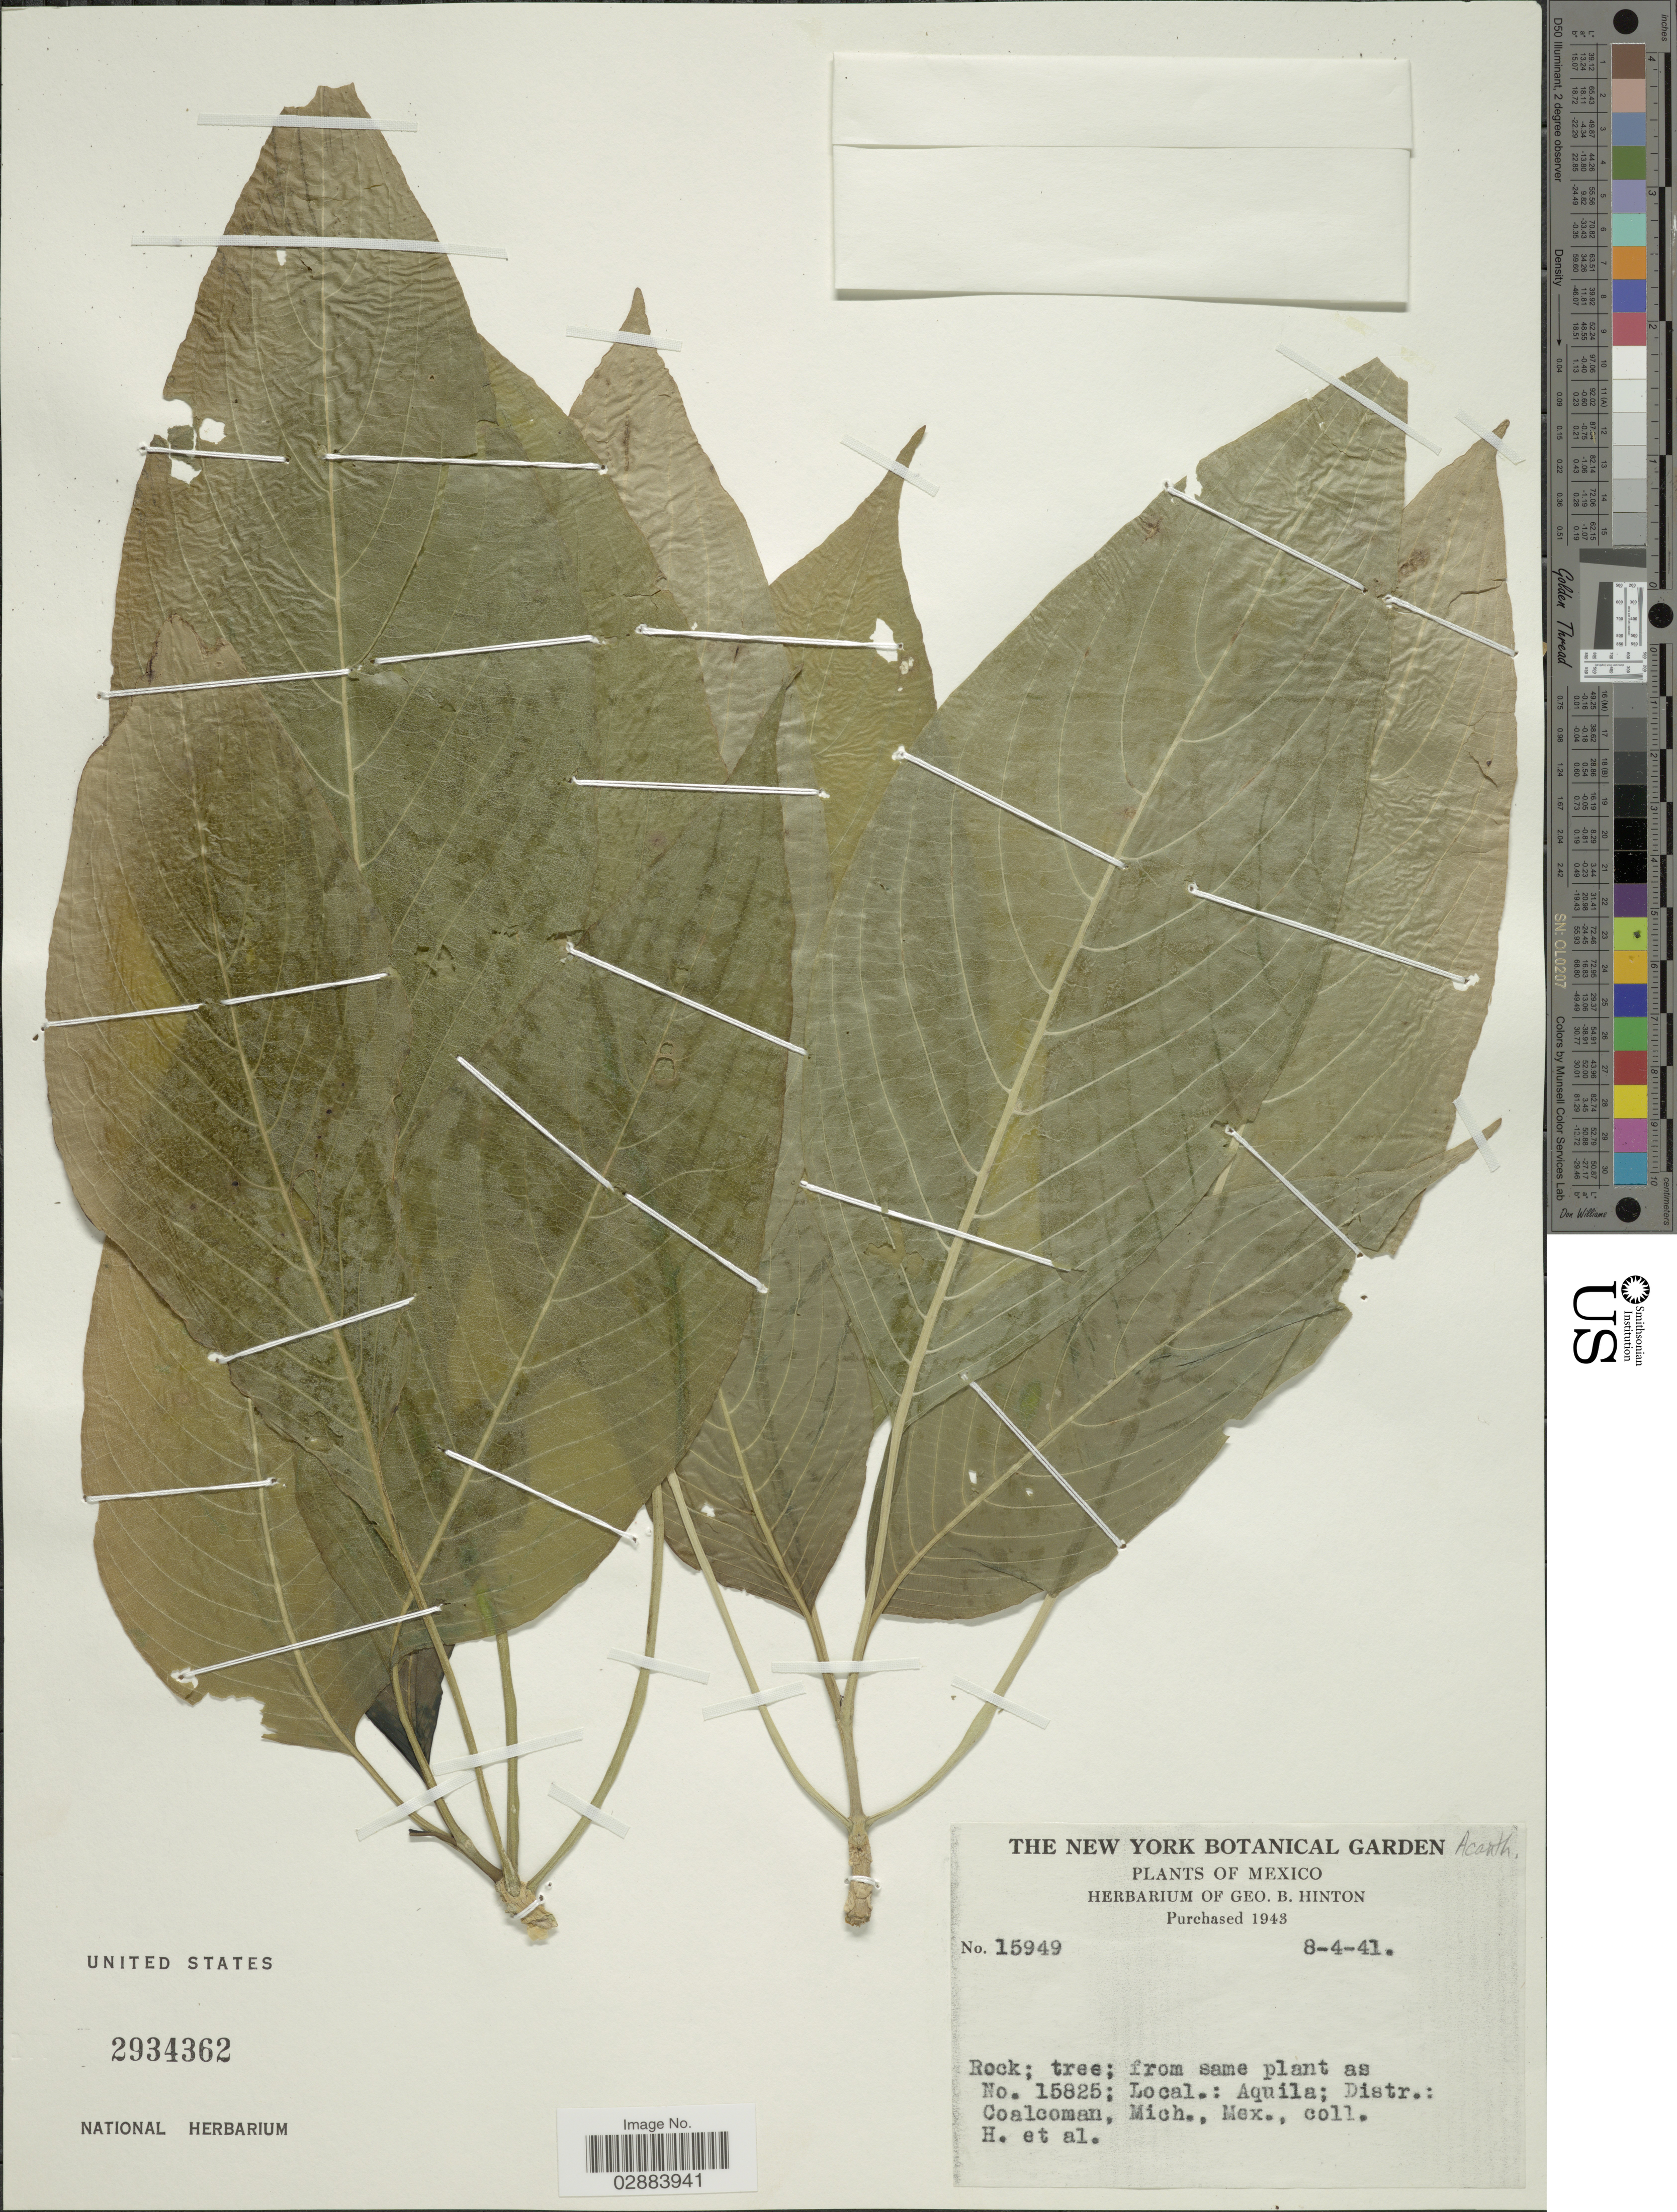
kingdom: Plantae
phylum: Tracheophyta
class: Magnoliopsida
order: Lamiales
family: Acanthaceae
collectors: G. B. Hinton & et al.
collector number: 15825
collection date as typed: Transcribed d/m/y: 8/4/41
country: Mexico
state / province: Michoacán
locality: Aquila; Distr.: Coalcoman, Mich.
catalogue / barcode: US 2934362